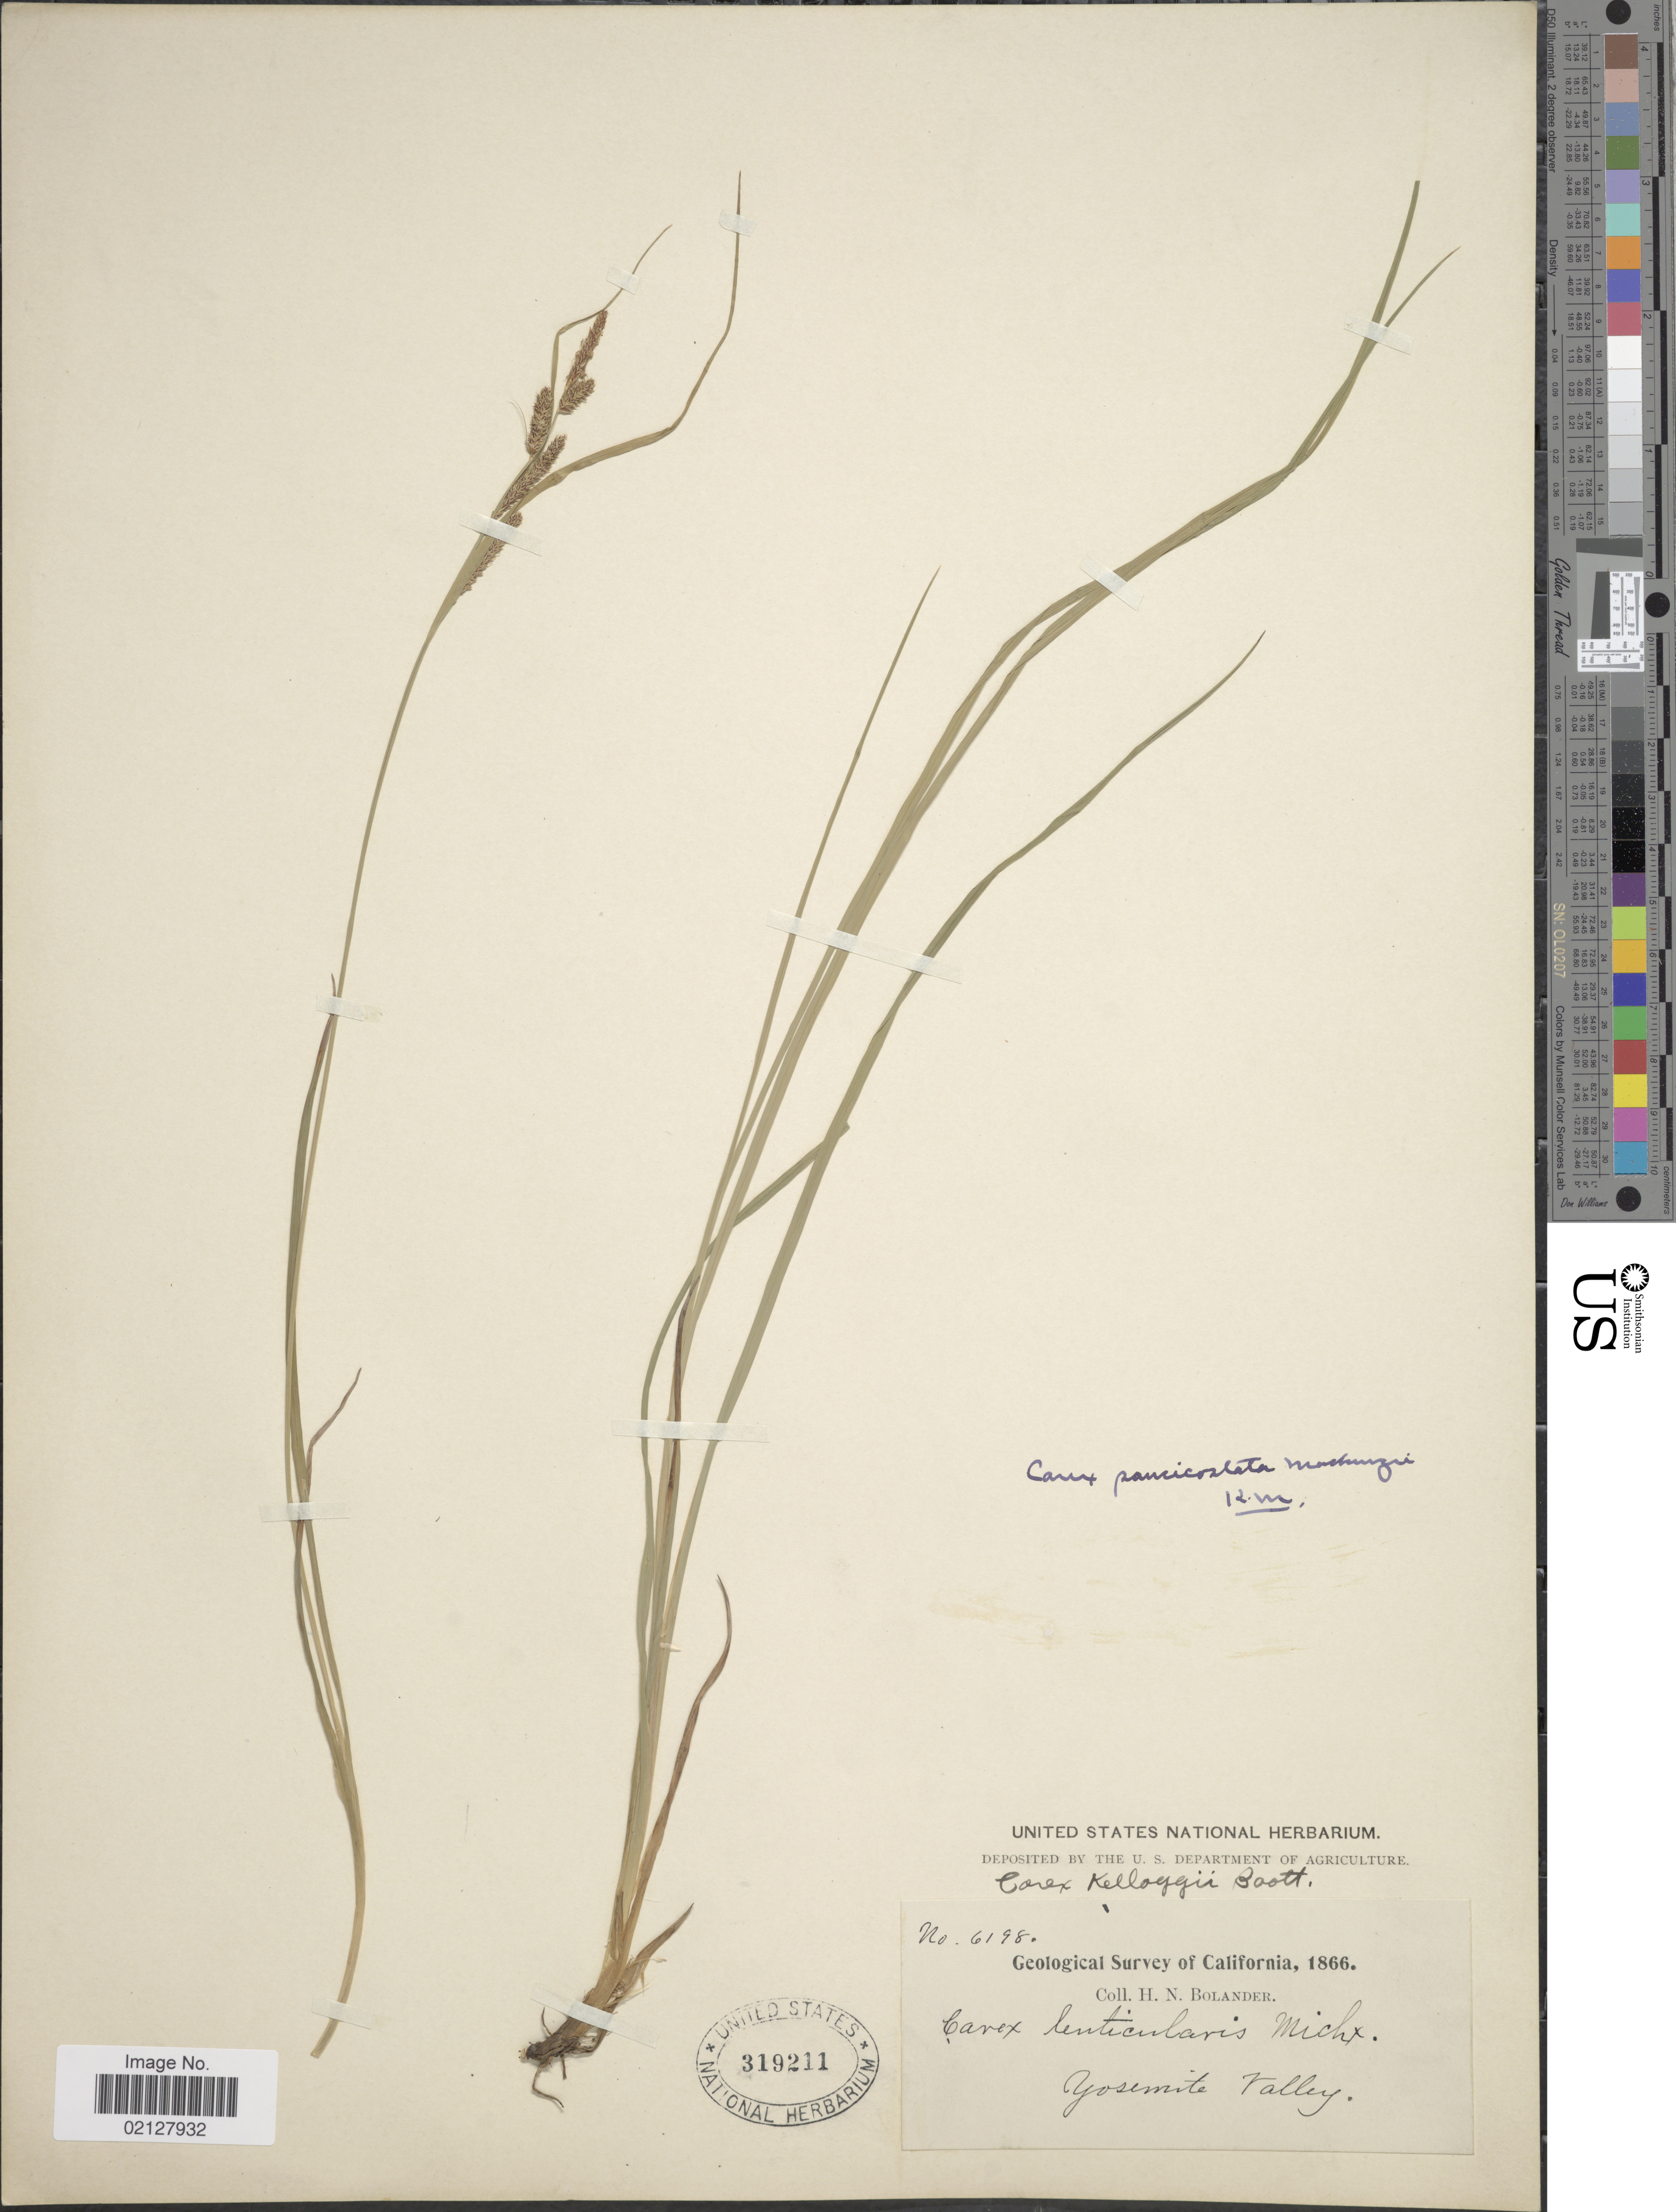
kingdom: Plantae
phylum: Tracheophyta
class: Liliopsida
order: Poales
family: Cyperaceae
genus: Carex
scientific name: Carex kelloggii var. impressa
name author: (L.H. Bailey) B.L. Wilson & Otting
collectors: H. Bolander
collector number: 6198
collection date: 1866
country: United States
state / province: California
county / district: Mariposa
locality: Yosemite Valley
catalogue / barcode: US 319211